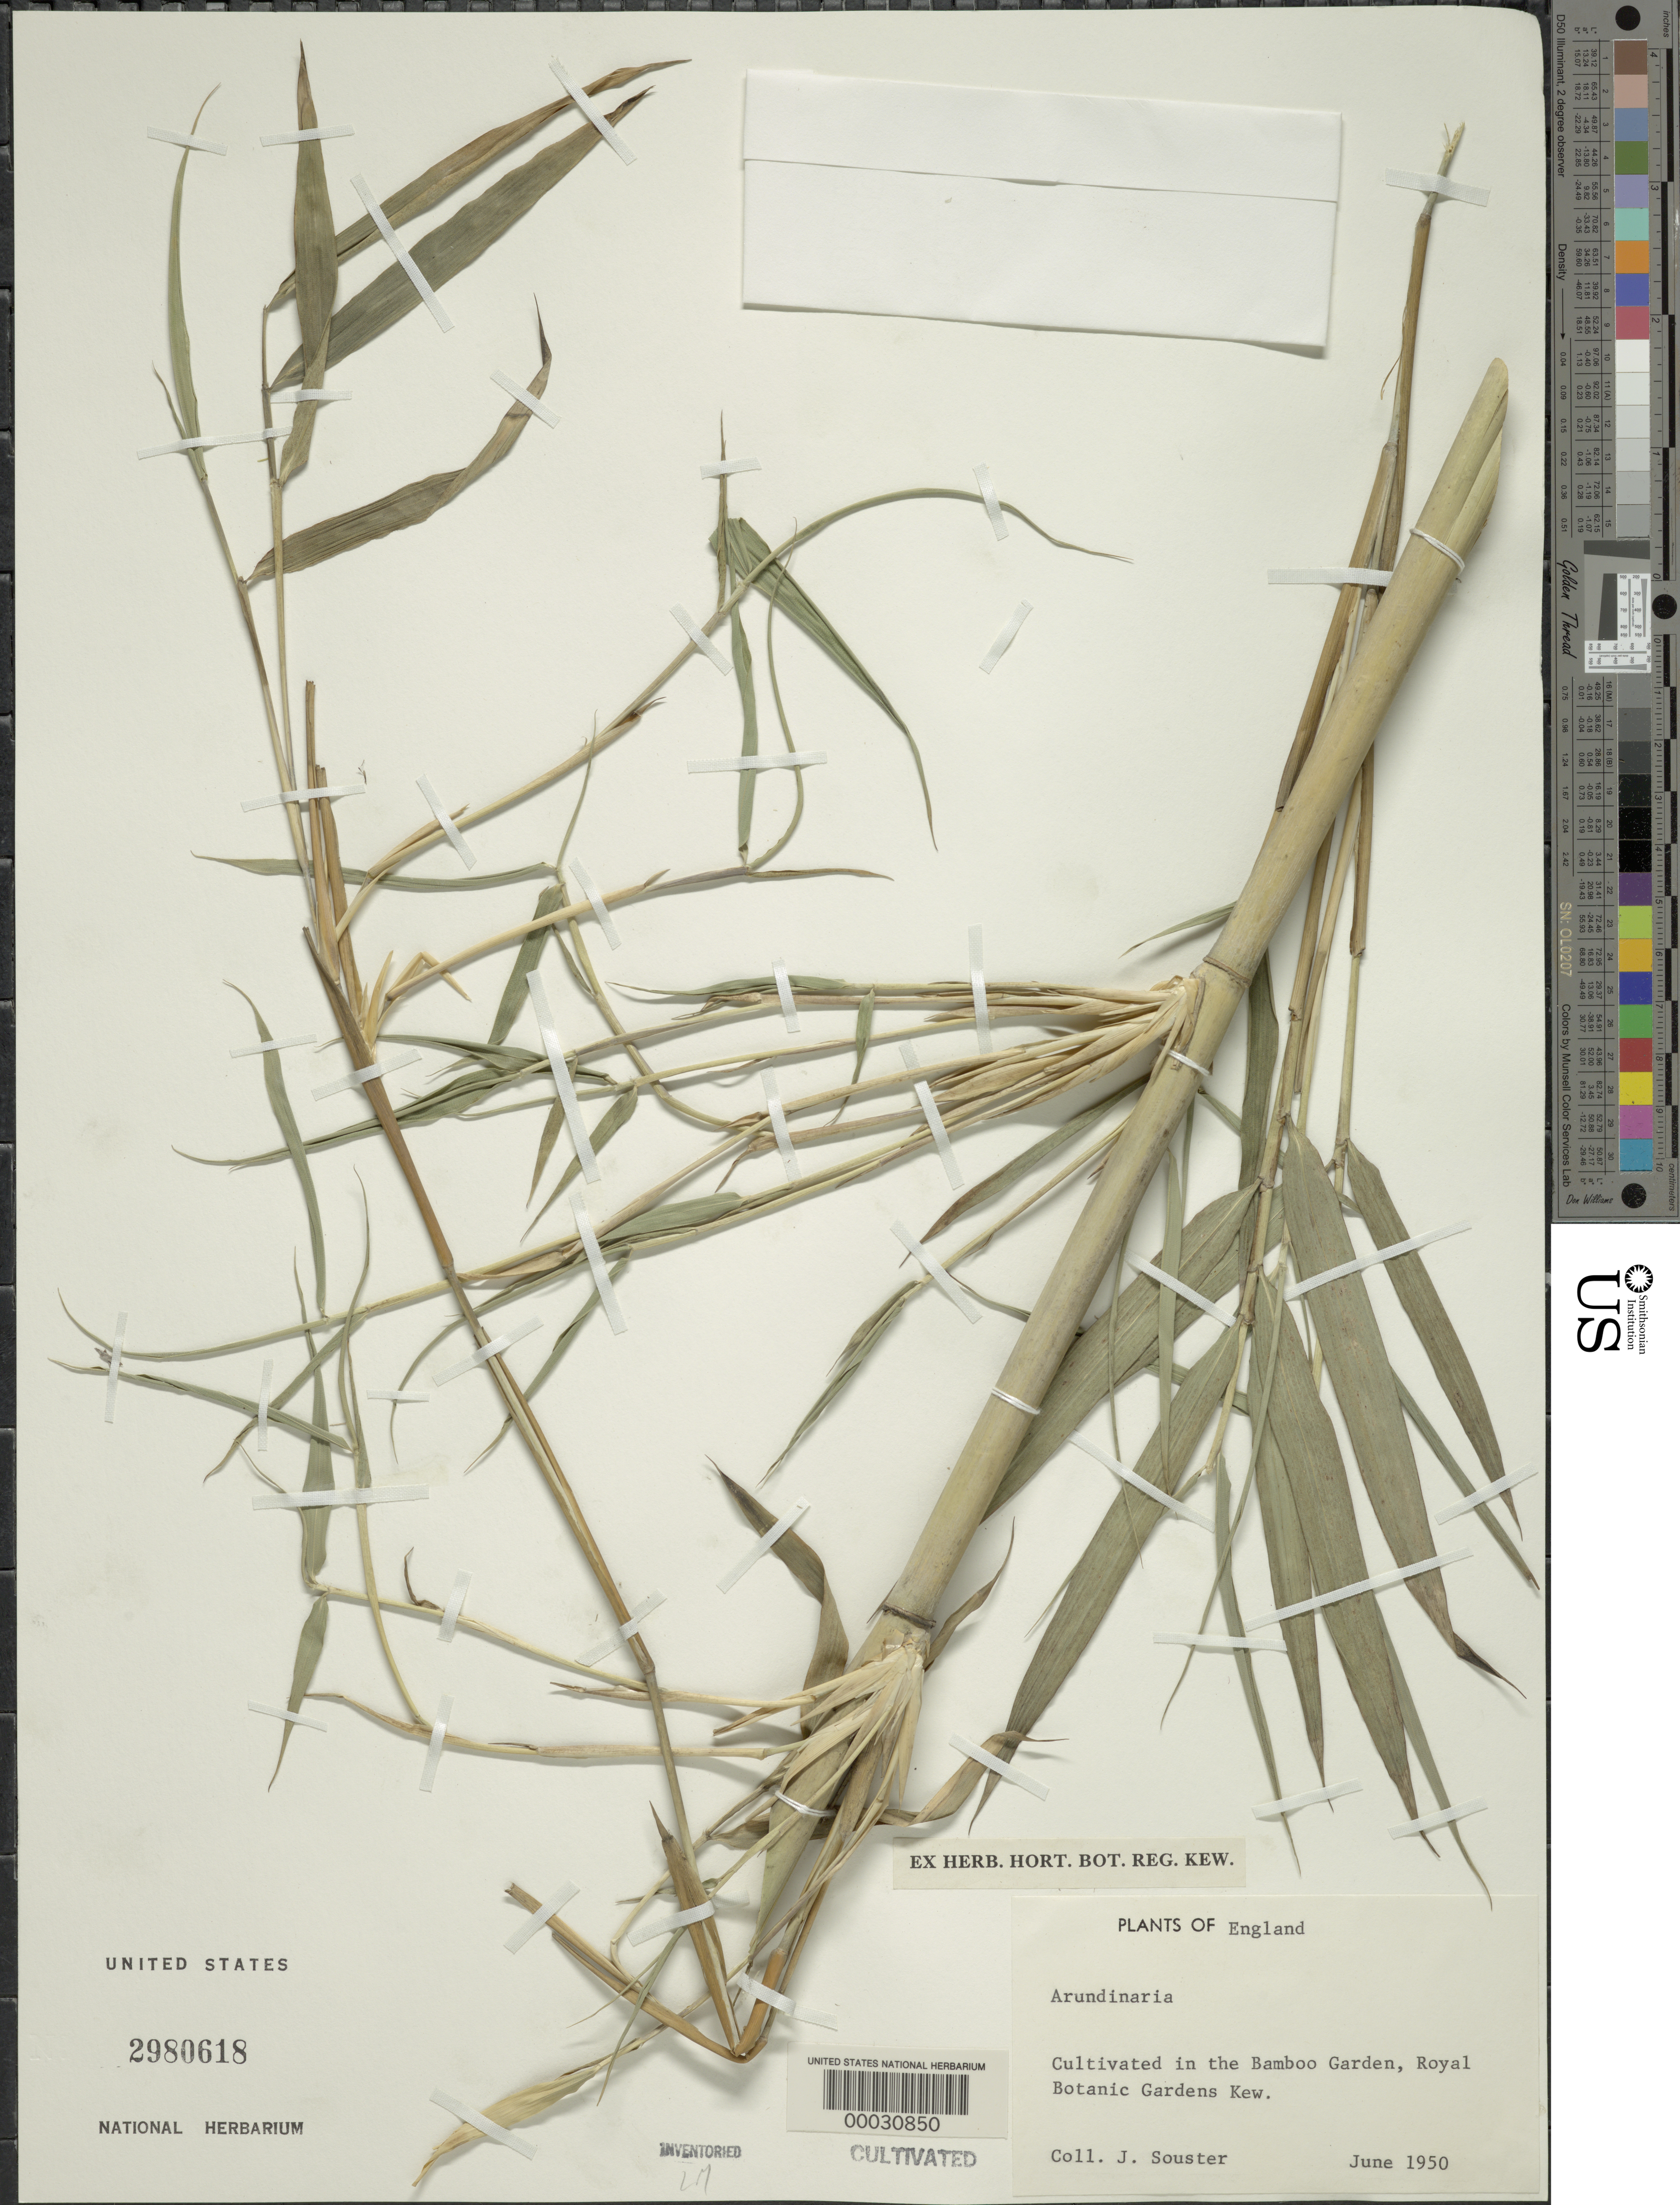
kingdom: Plantae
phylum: Tracheophyta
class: Liliopsida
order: Poales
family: Poaceae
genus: Arundinaria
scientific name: Arundinaria sp.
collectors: J. Souster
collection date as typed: Jun 1950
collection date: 1950-06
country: United Kingdom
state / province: England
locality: Royal Botanic Gardens, Kew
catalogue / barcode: US 2980618